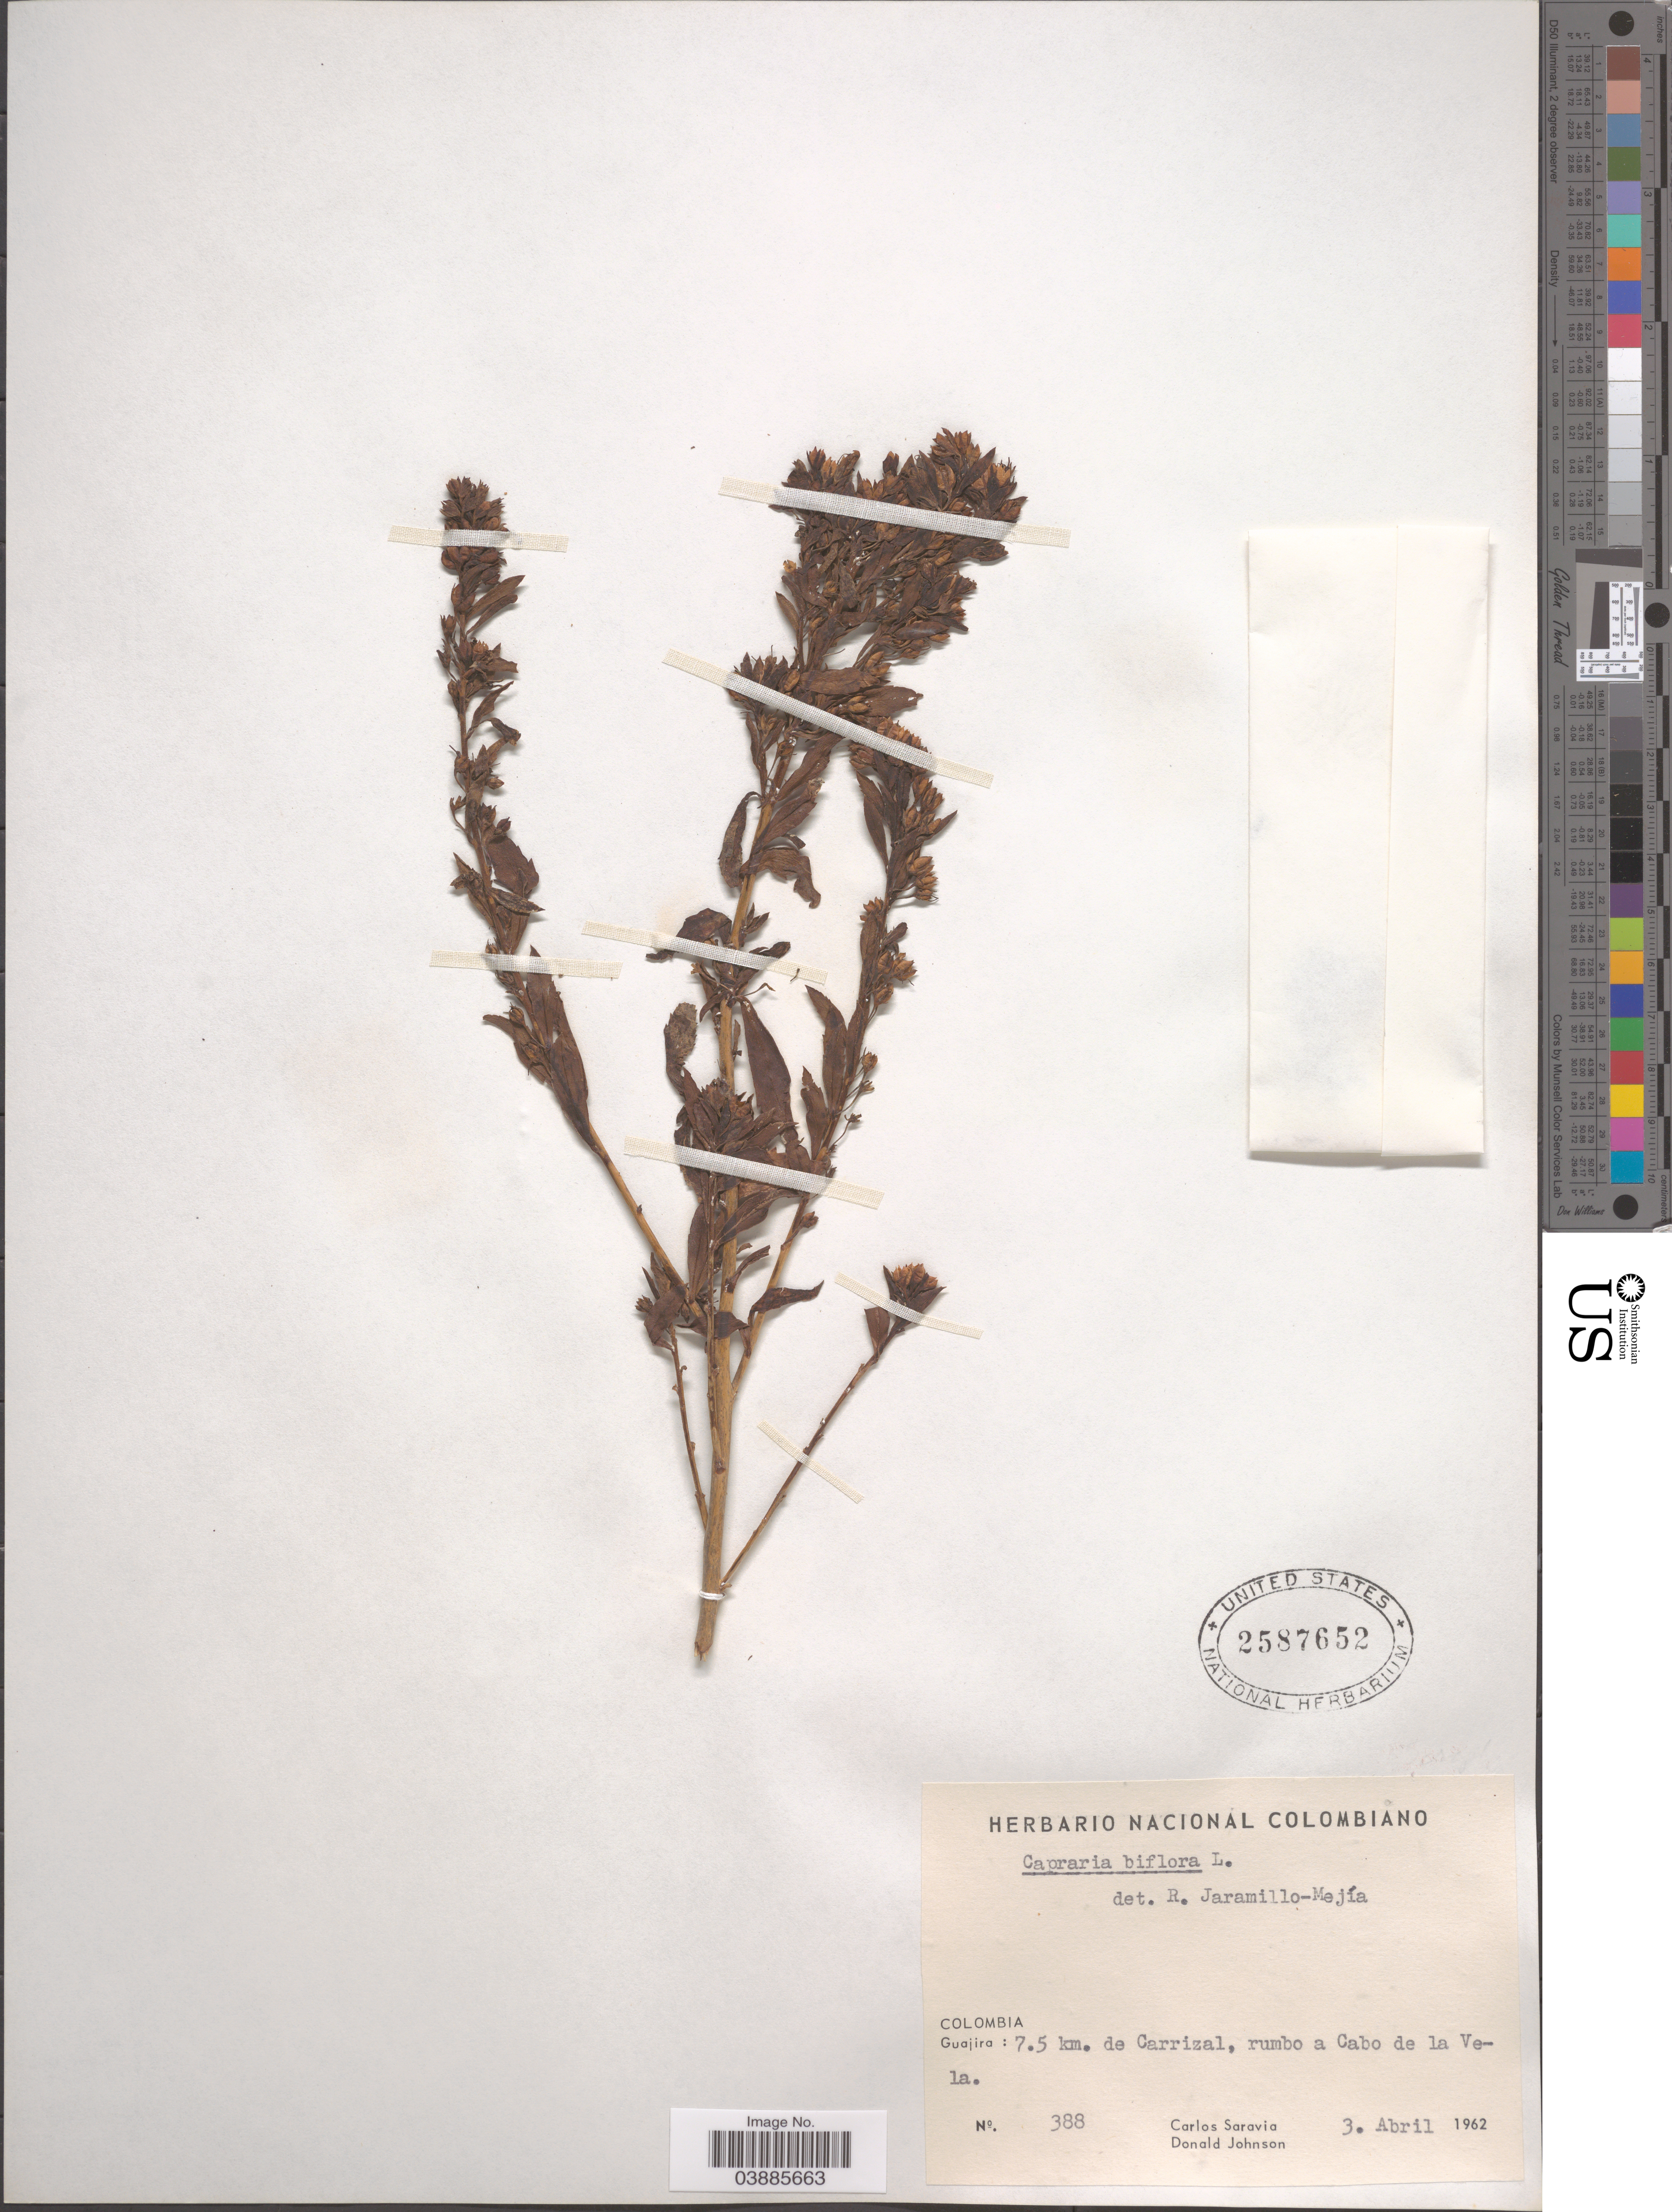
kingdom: Plantae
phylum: Tracheophyta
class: Magnoliopsida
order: Lamiales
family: Scrophulariaceae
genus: Capraria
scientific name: Capraria biflora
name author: L.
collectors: C. Saravia & D. Johnson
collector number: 388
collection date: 1962-04-03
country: Colombia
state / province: La Guajira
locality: Guajira: 7.5 km. de Carrizal, rumbo a Cabo de la Vela.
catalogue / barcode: US 2587652